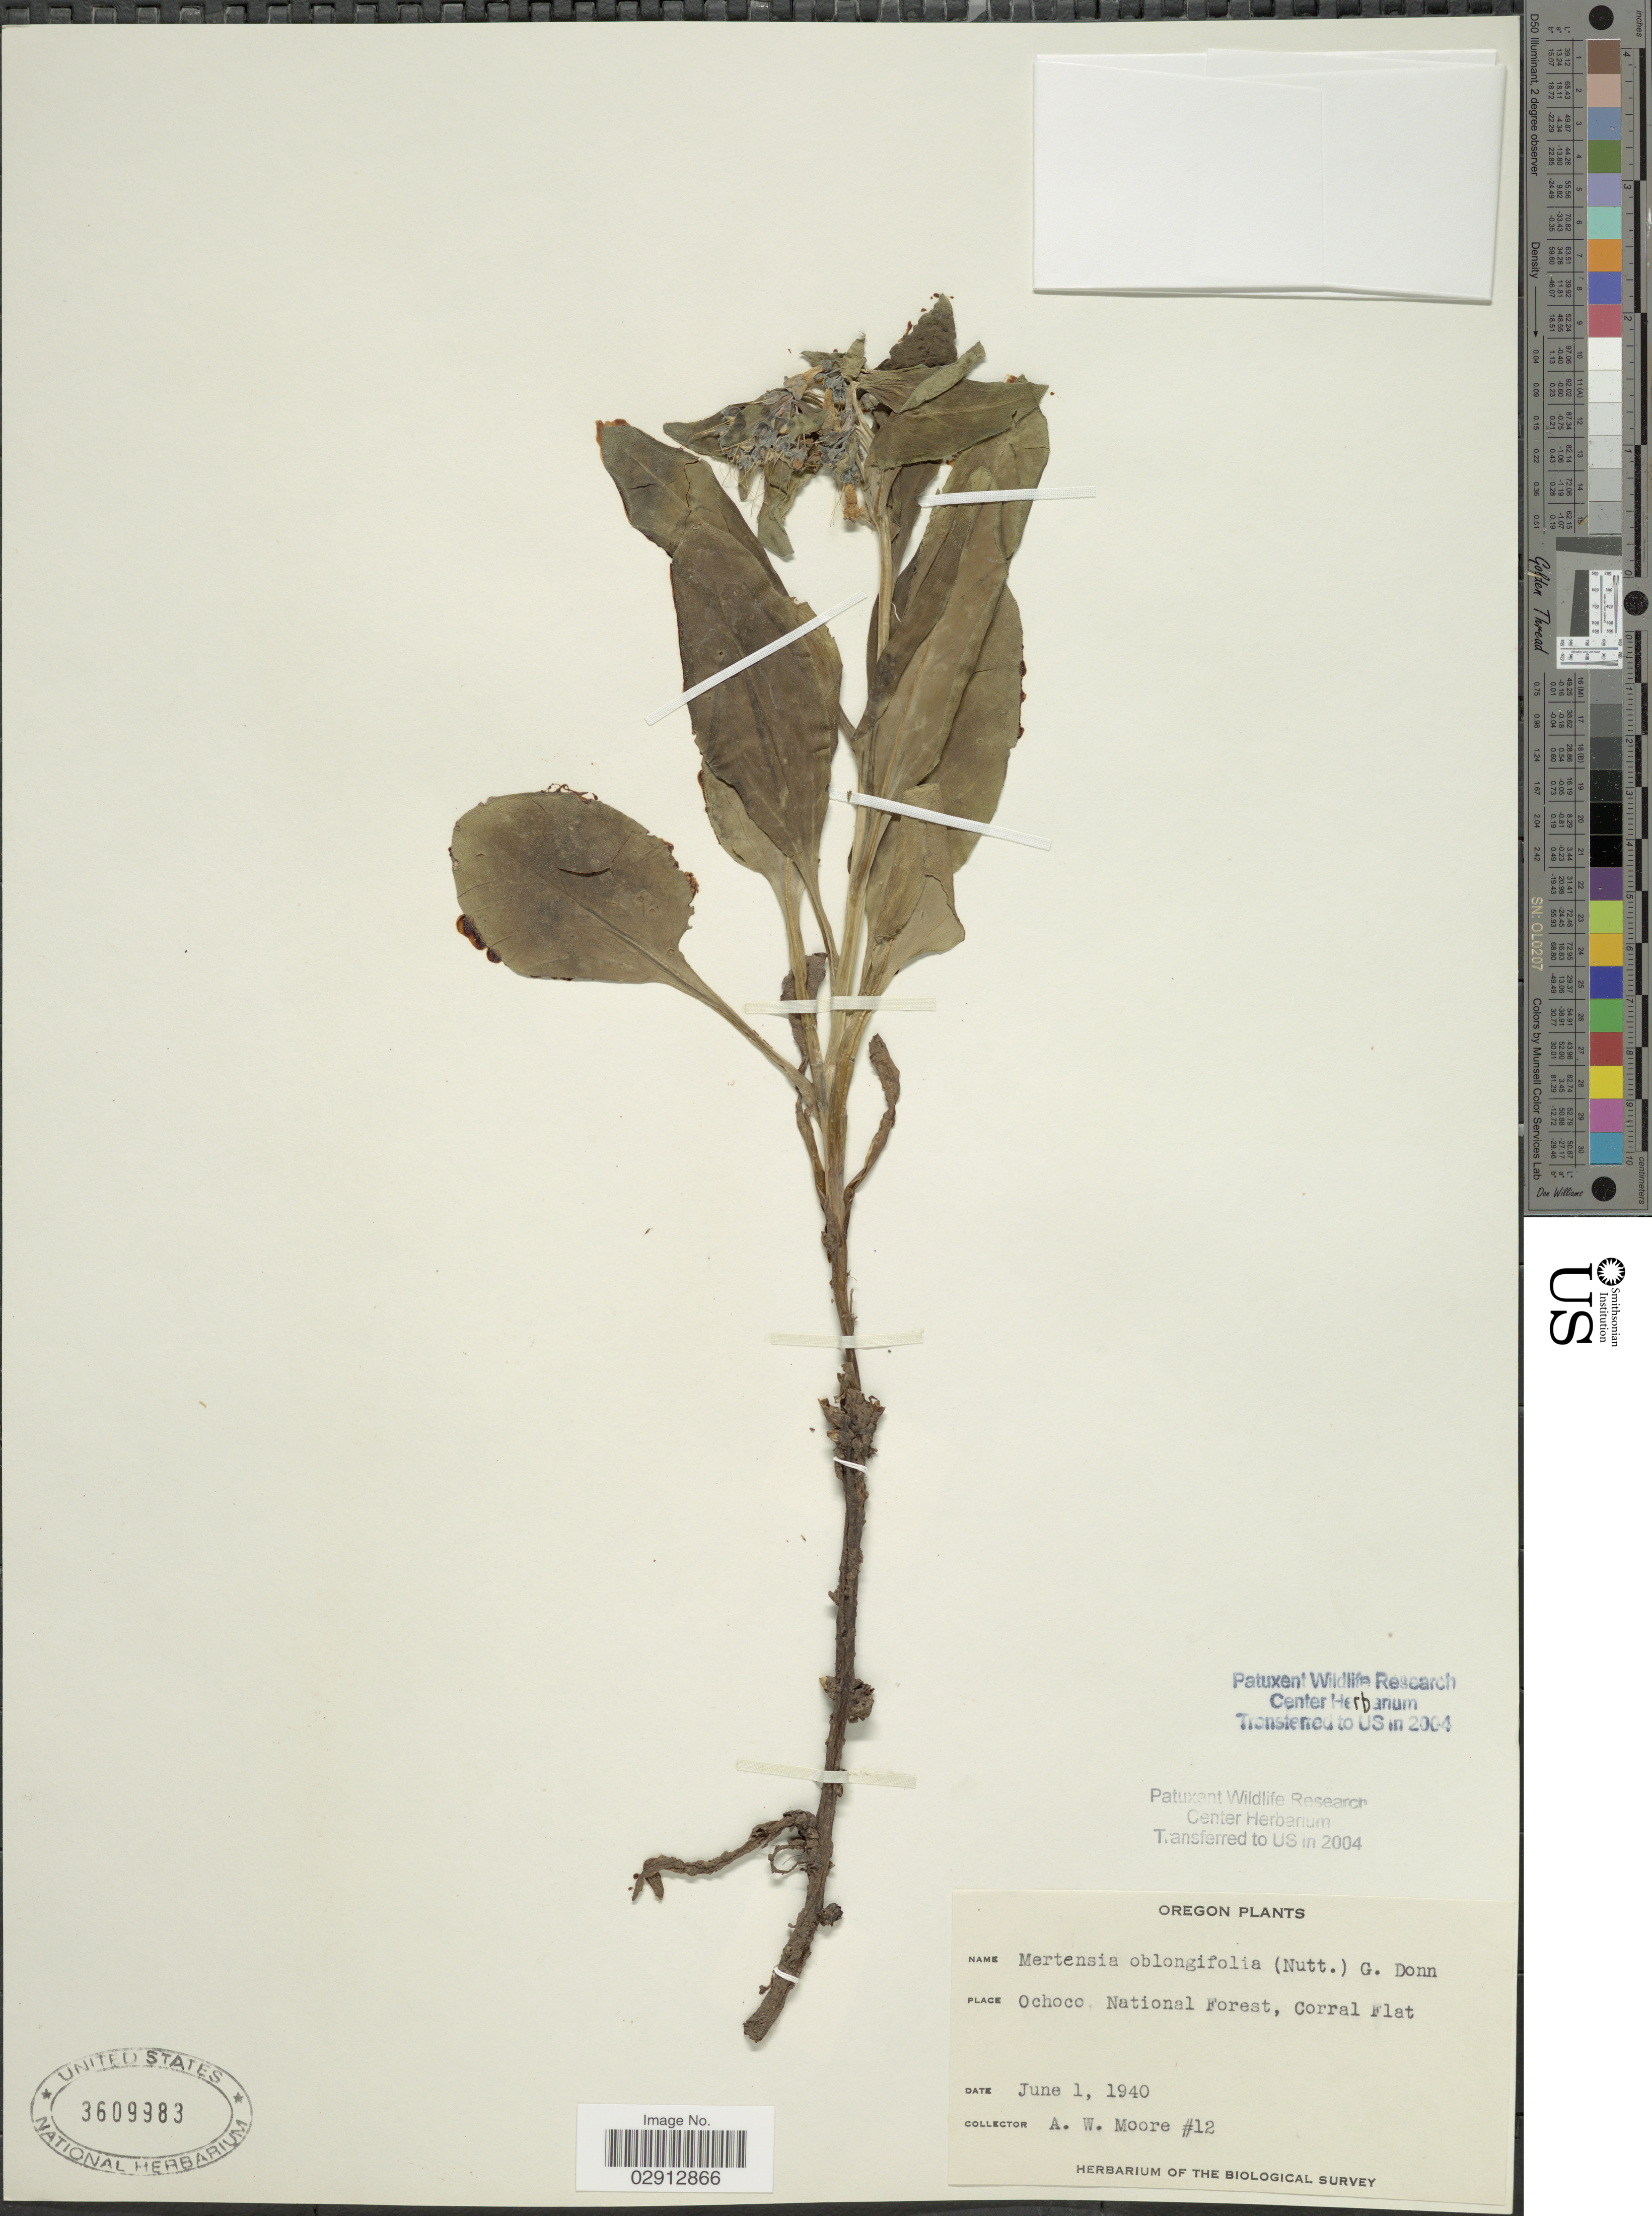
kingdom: Plantae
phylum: Tracheophyta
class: Magnoliopsida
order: Boraginales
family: Boraginaceae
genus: Mertensia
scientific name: Mertensia oblongifolia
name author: (Nutt.) G. Don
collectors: A. Moore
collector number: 12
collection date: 1940-06-01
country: United States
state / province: Oregon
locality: Ochoco National Forest, Corral Flat.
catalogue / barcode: US 3609983